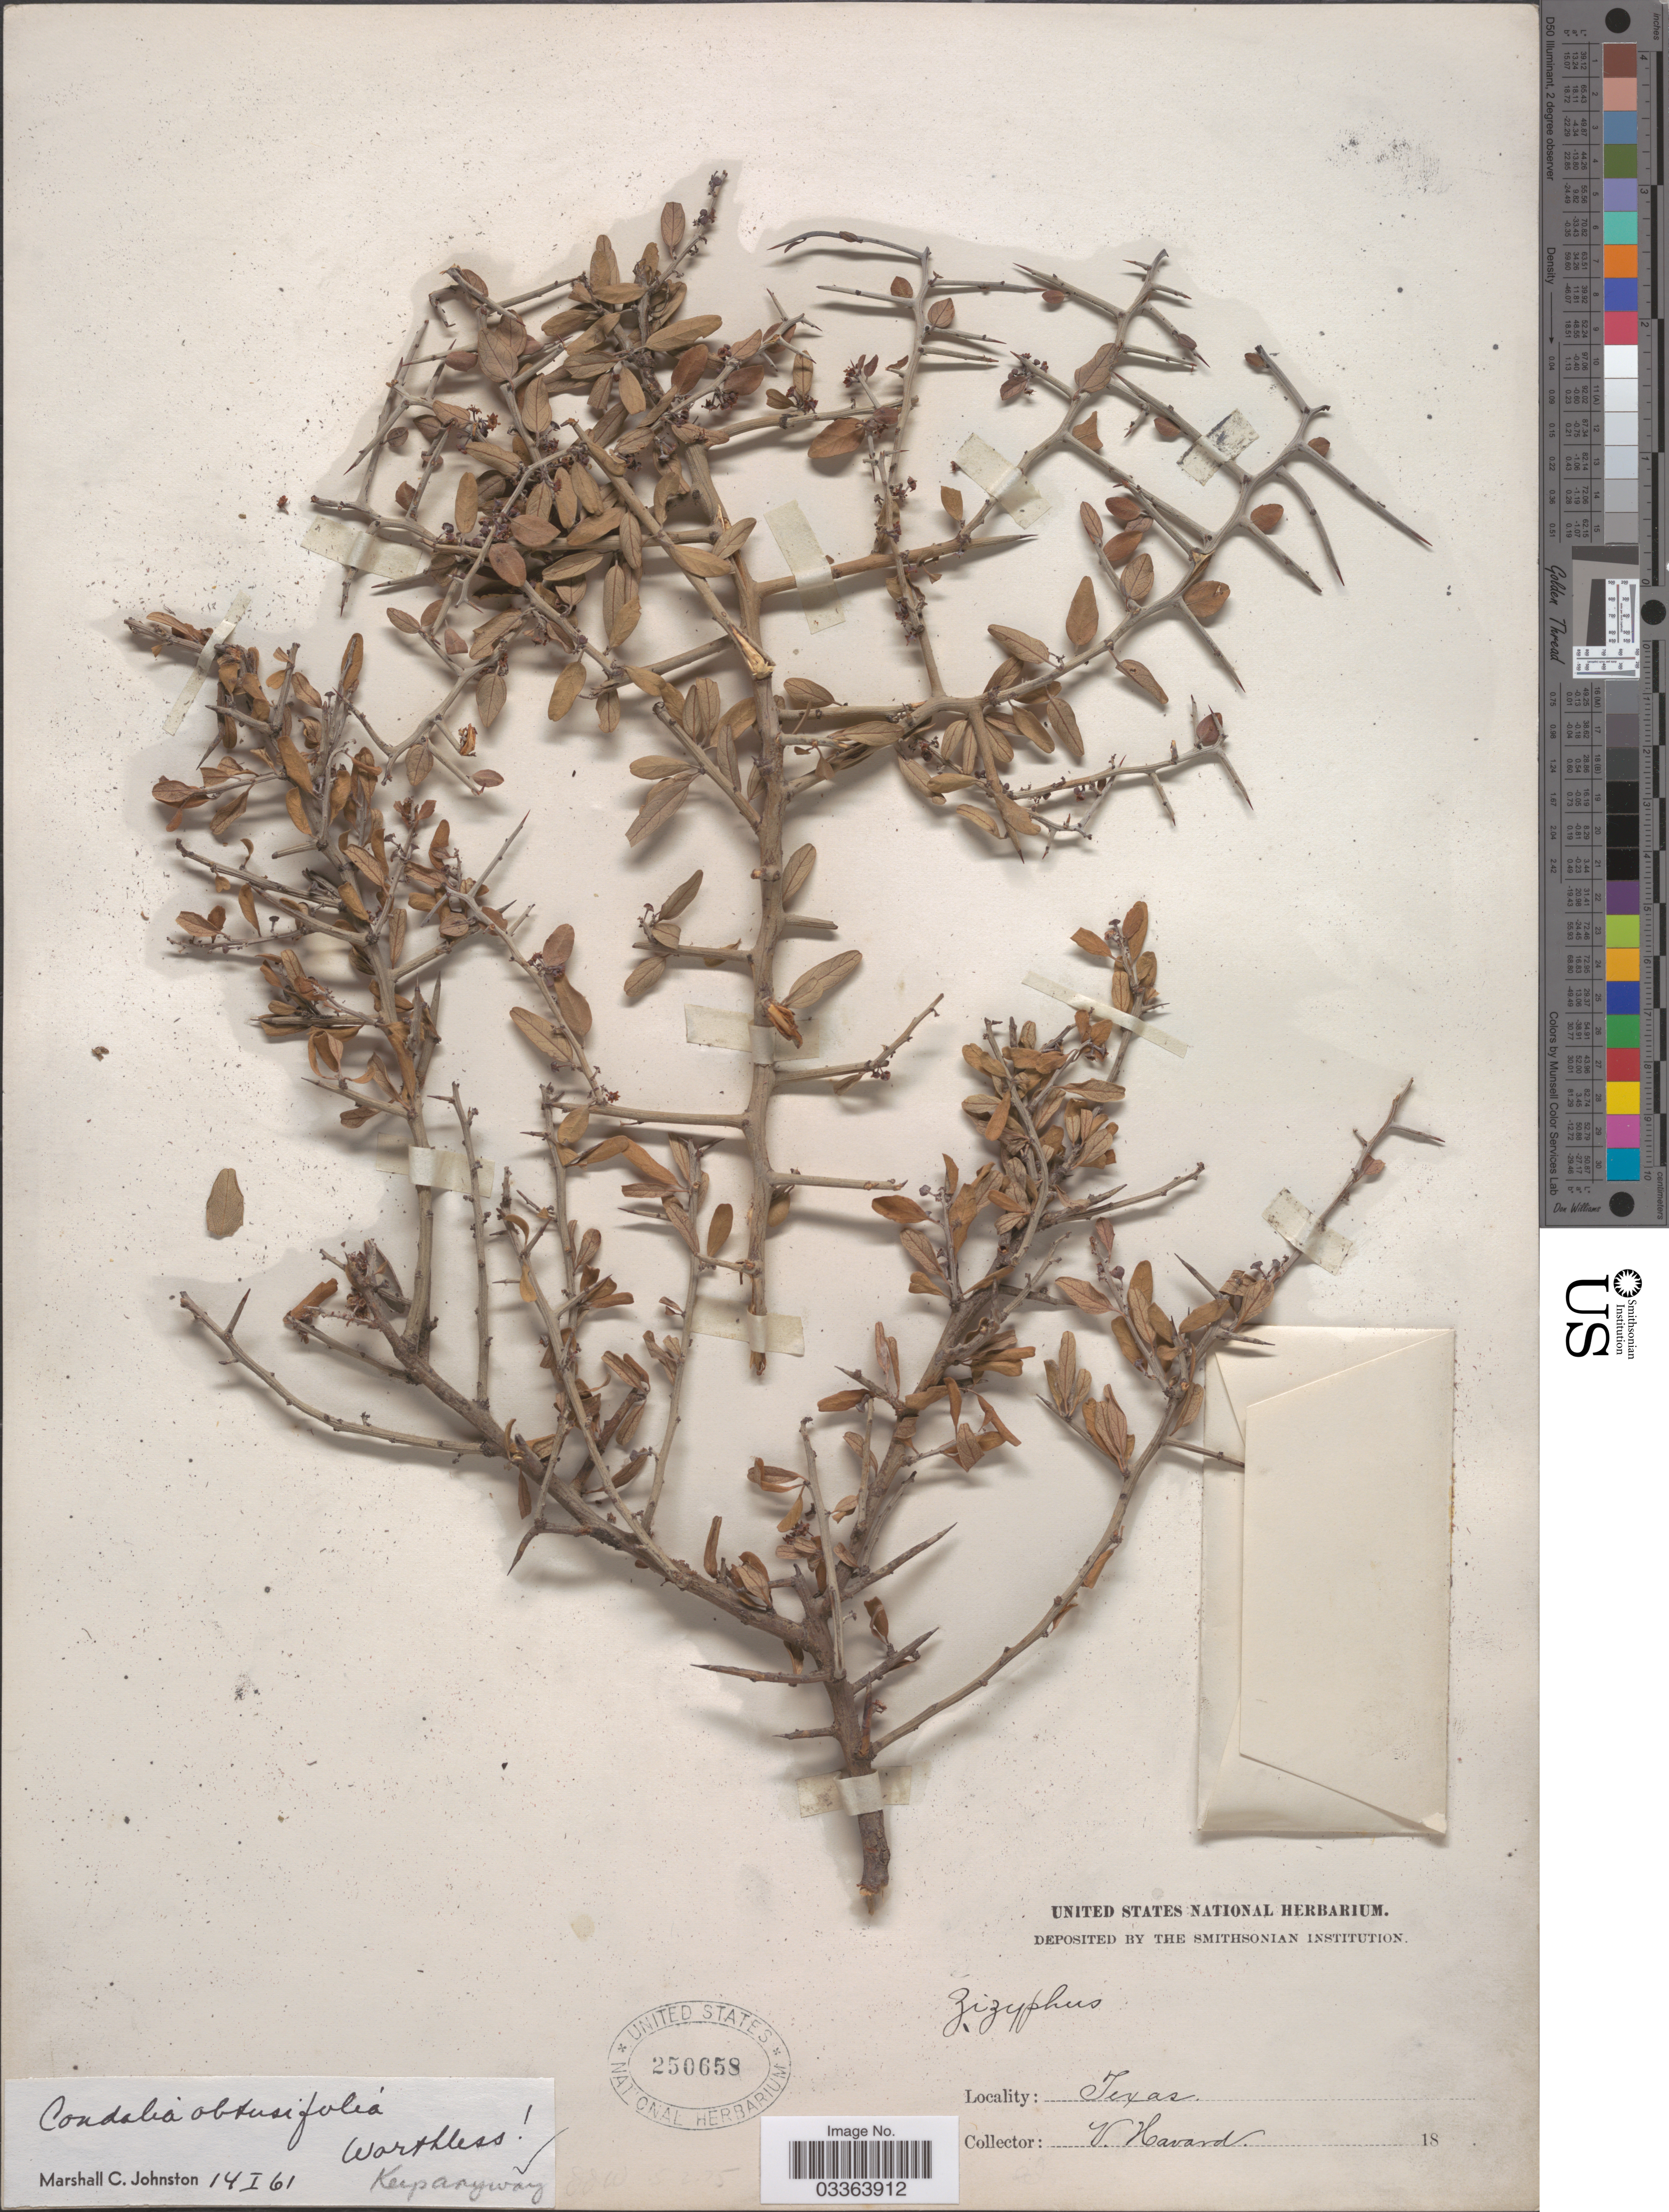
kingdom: Plantae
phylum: Tracheophyta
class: Magnoliopsida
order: Rosales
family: Rhamnaceae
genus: Sarcomphalus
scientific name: Sarcomphalus obtusifolius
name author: (Hook. ex Torr. & A. Gray) Hauenschild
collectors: V. Havard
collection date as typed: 18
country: United States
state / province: Texas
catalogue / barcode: US 250658